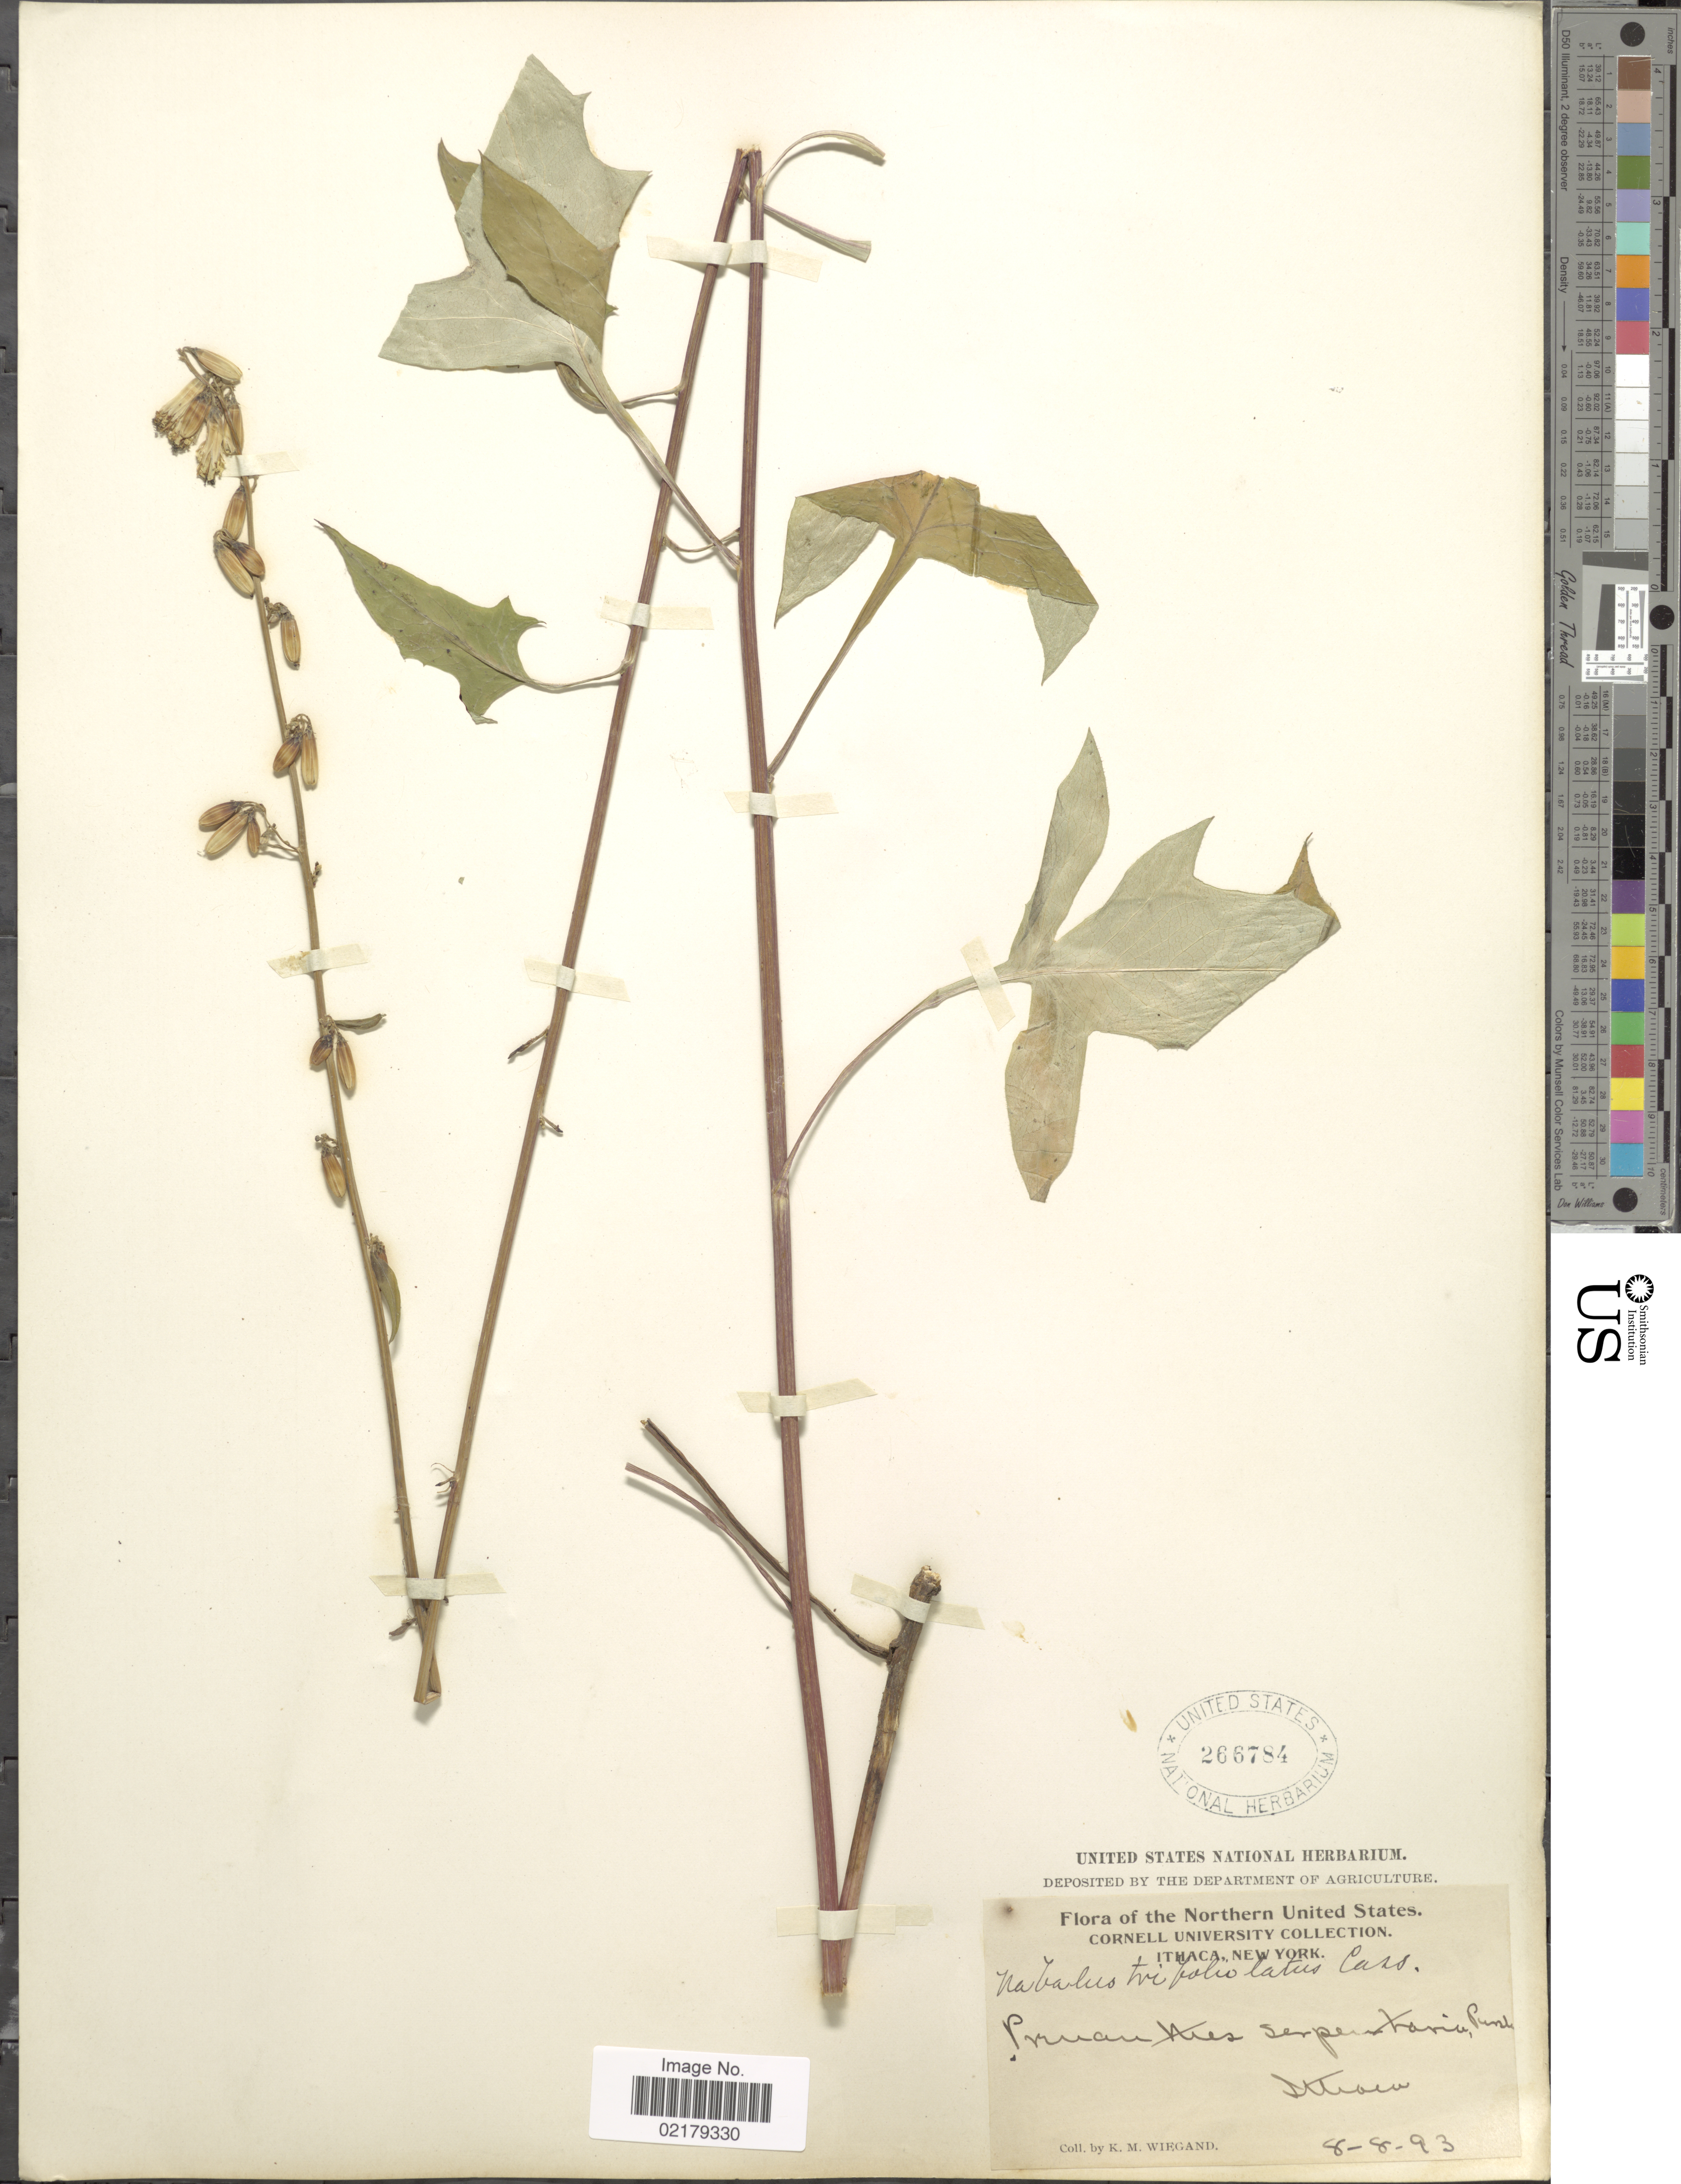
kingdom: Plantae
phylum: Tracheophyta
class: Magnoliopsida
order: Asterales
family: Asteraceae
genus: Nabalus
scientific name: Nabalus trifoliolatus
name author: Cass.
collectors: K. M. Wiegand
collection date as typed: Transcribed d/m/y: 8/8/93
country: United States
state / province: New York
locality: Northern United States, Ithaca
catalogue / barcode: US 266784